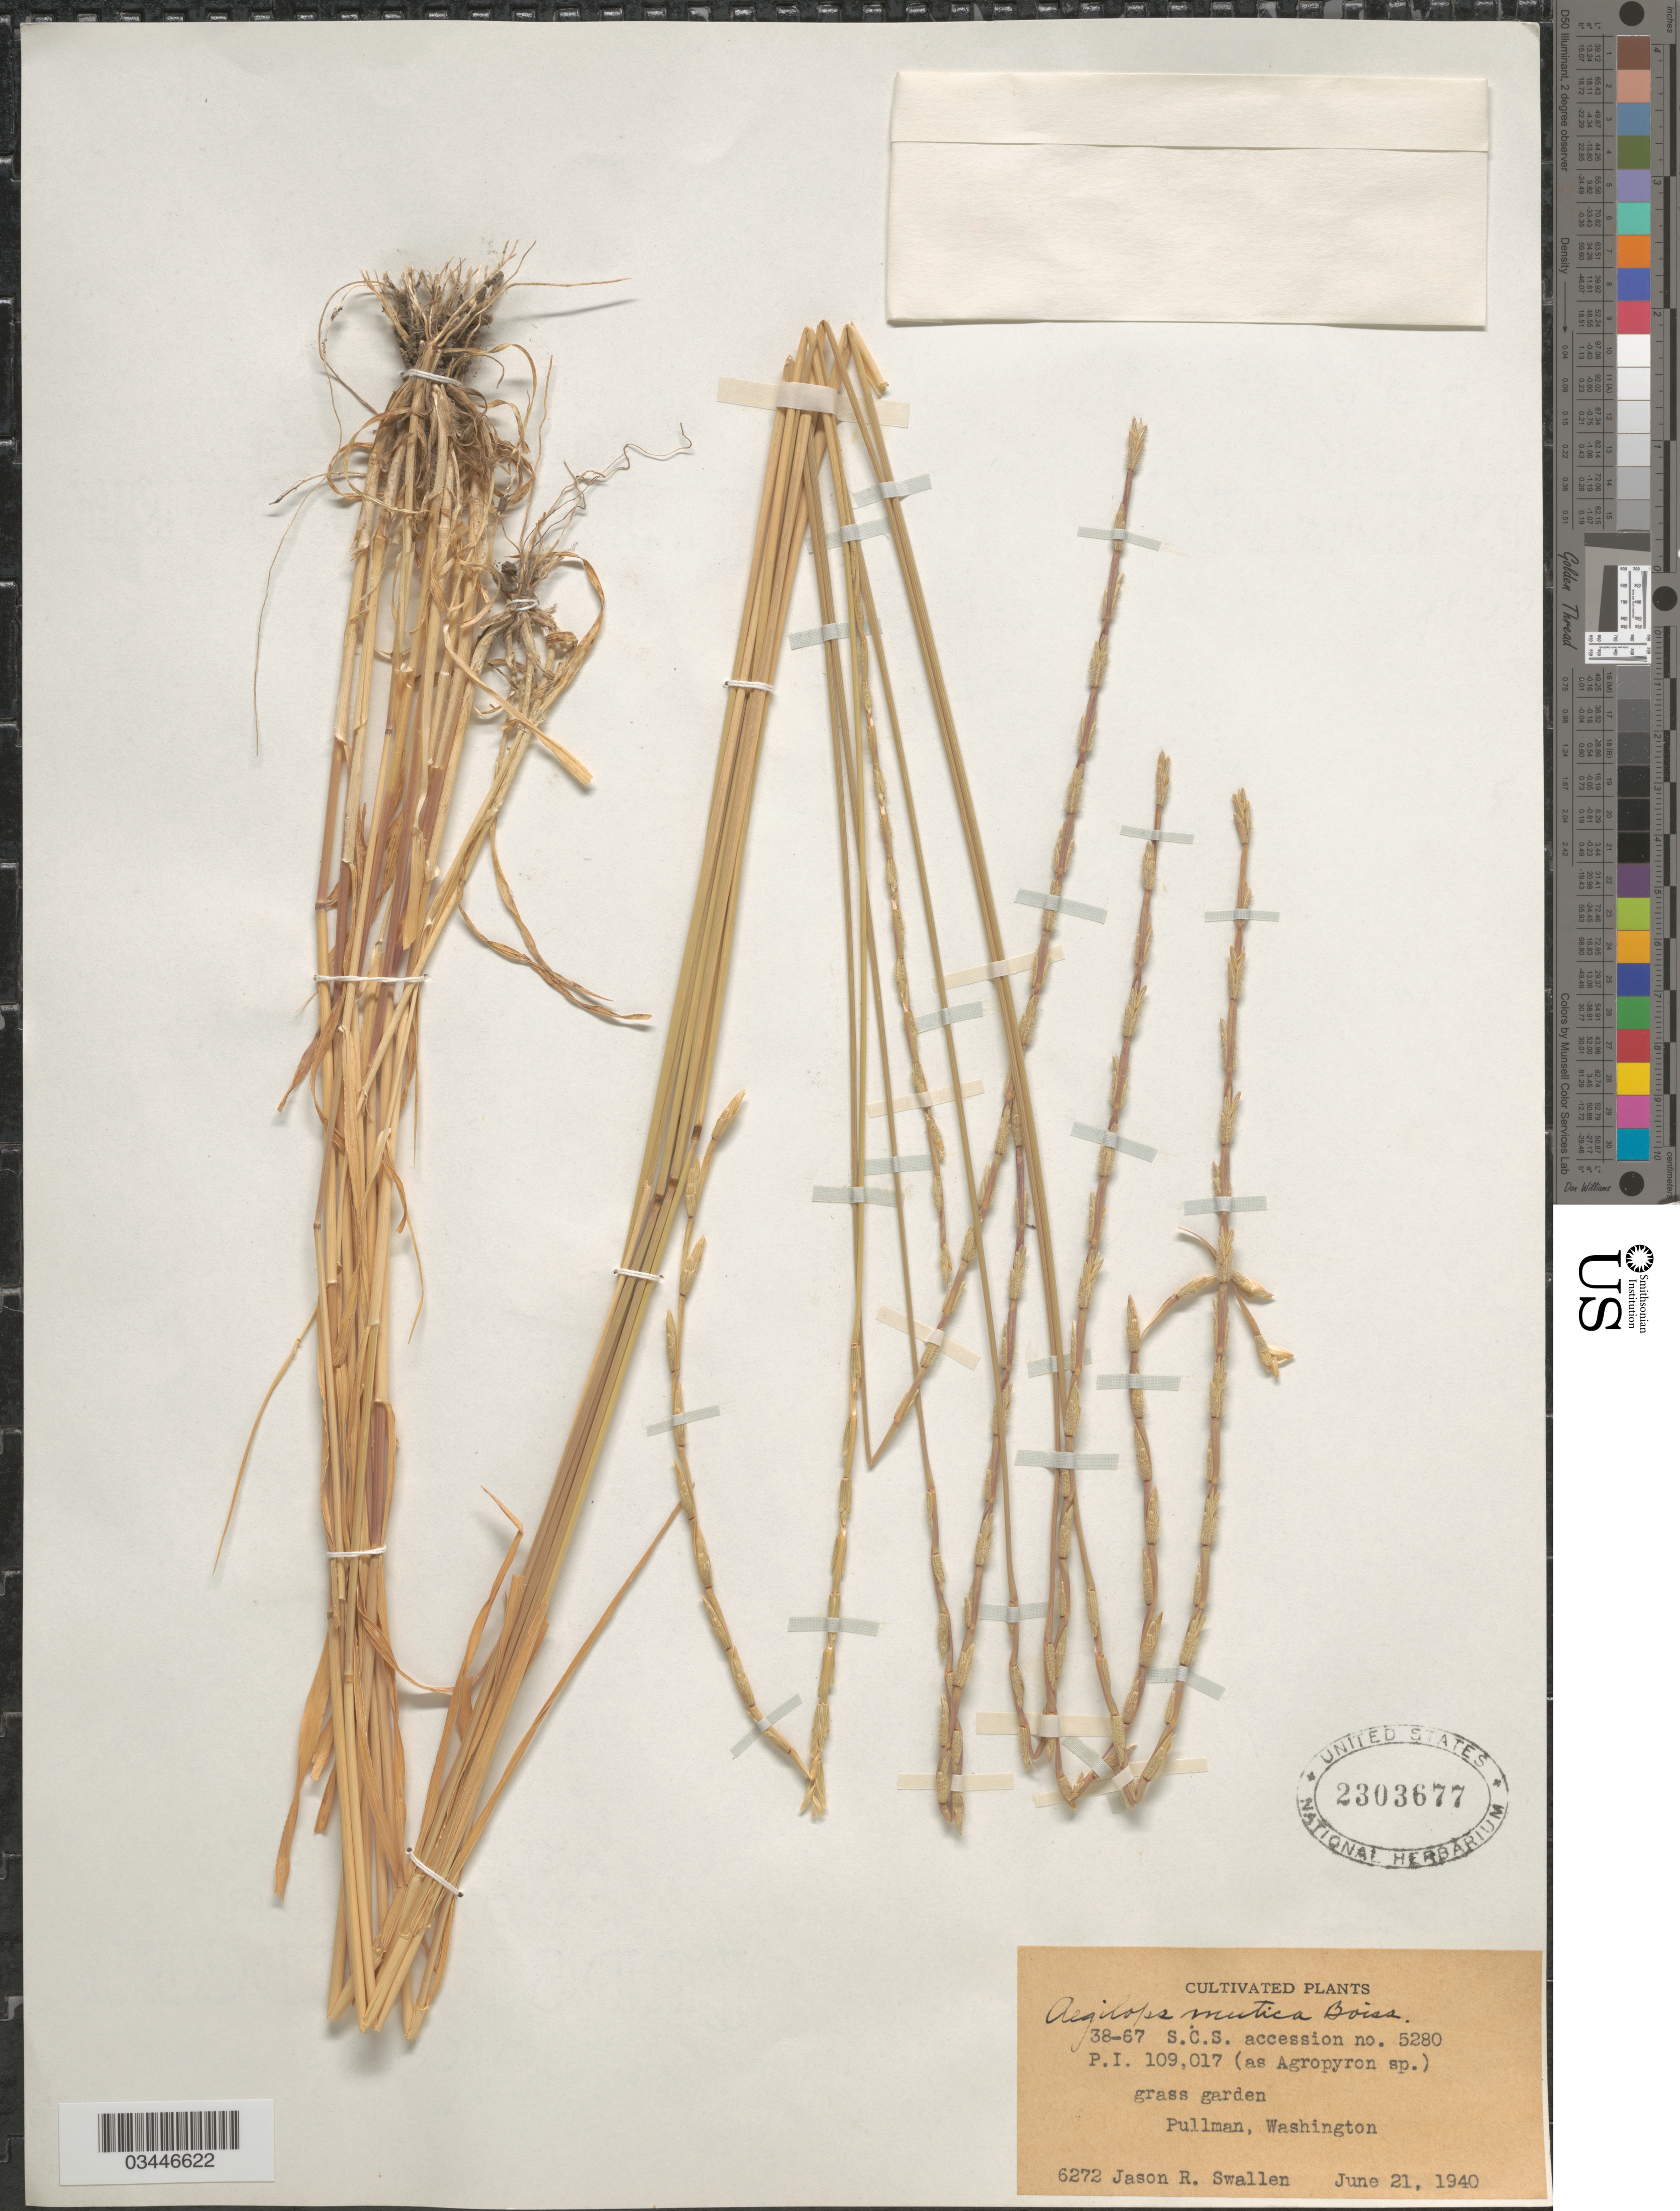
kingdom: Plantae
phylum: Tracheophyta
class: Liliopsida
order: Poales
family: Poaceae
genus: Aegilops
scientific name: Aegilops mutica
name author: Boiss.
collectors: J. R. Swallen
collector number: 6272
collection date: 1940-06-21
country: United States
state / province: Washington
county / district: Whitman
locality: Grass garden. Pullman.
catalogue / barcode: US 2303677